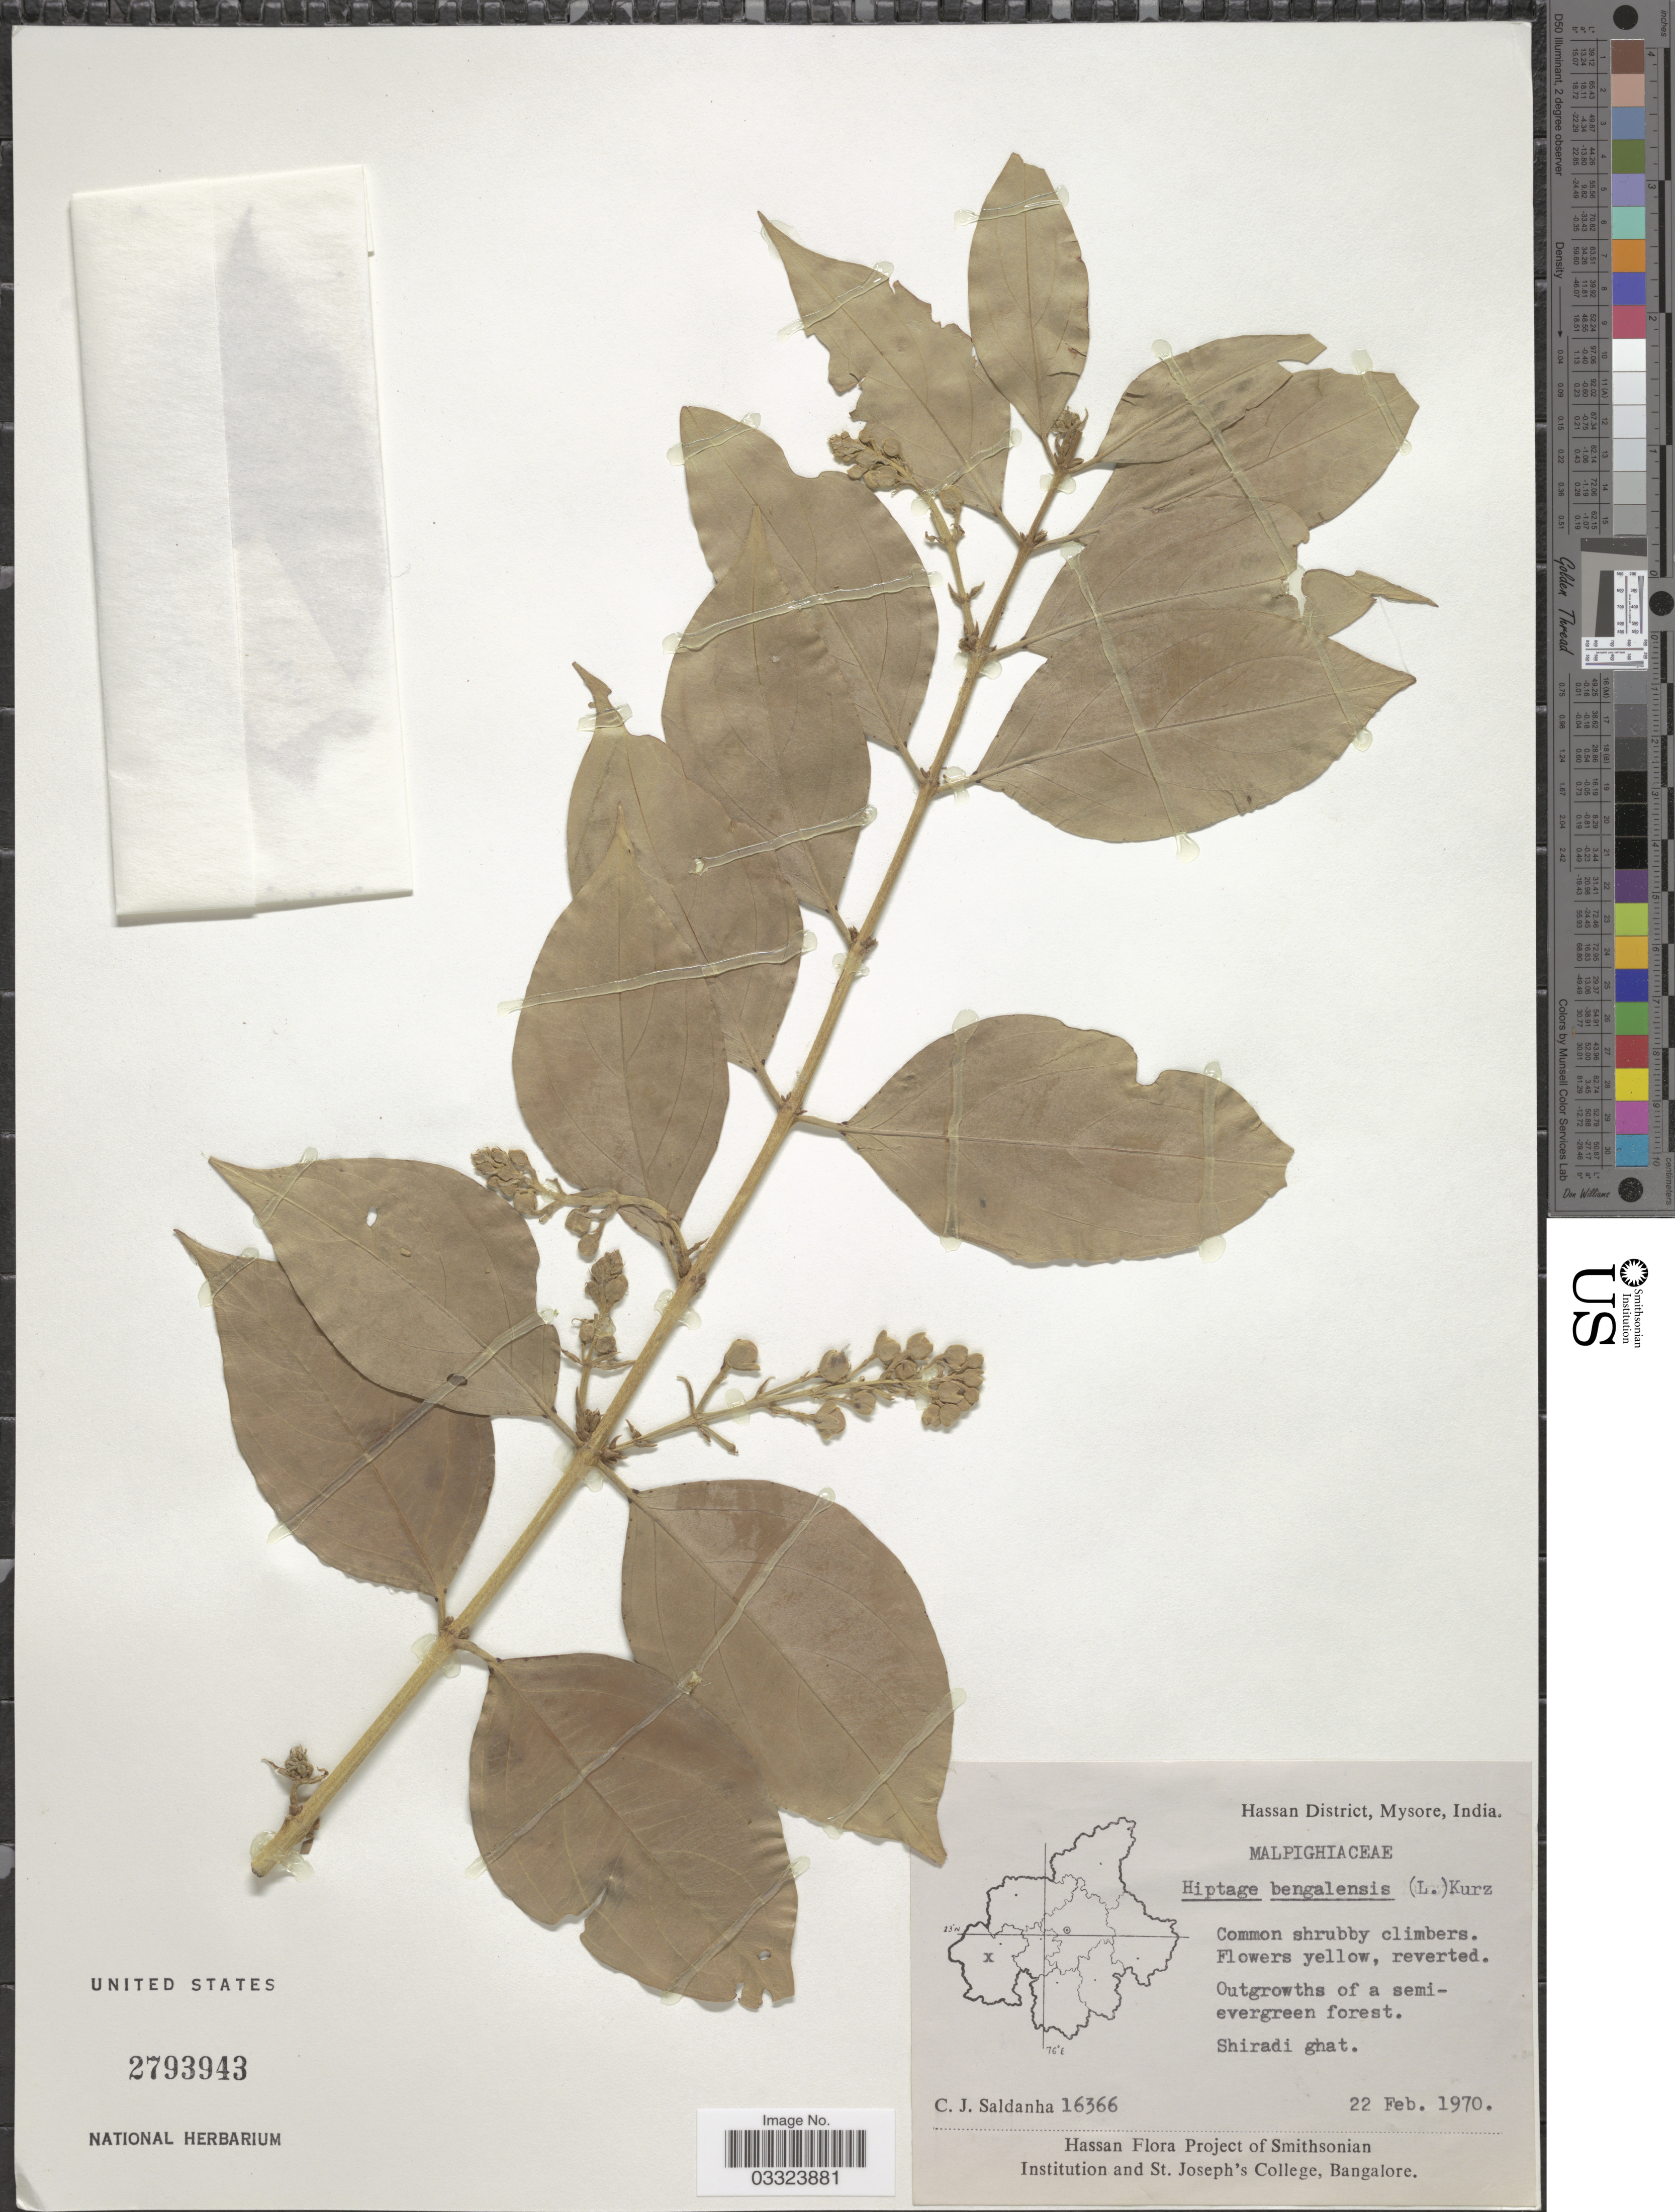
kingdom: Plantae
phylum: Tracheophyta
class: Magnoliopsida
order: Malpighiales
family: Malpighiaceae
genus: Hiptage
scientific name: Hiptage benghalensis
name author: (L.) Kurz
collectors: C. J. Saldanha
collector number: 16366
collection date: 1970-02-22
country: India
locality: Hassan District, Mysore. Shiradi ghat.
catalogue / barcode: US 2793943